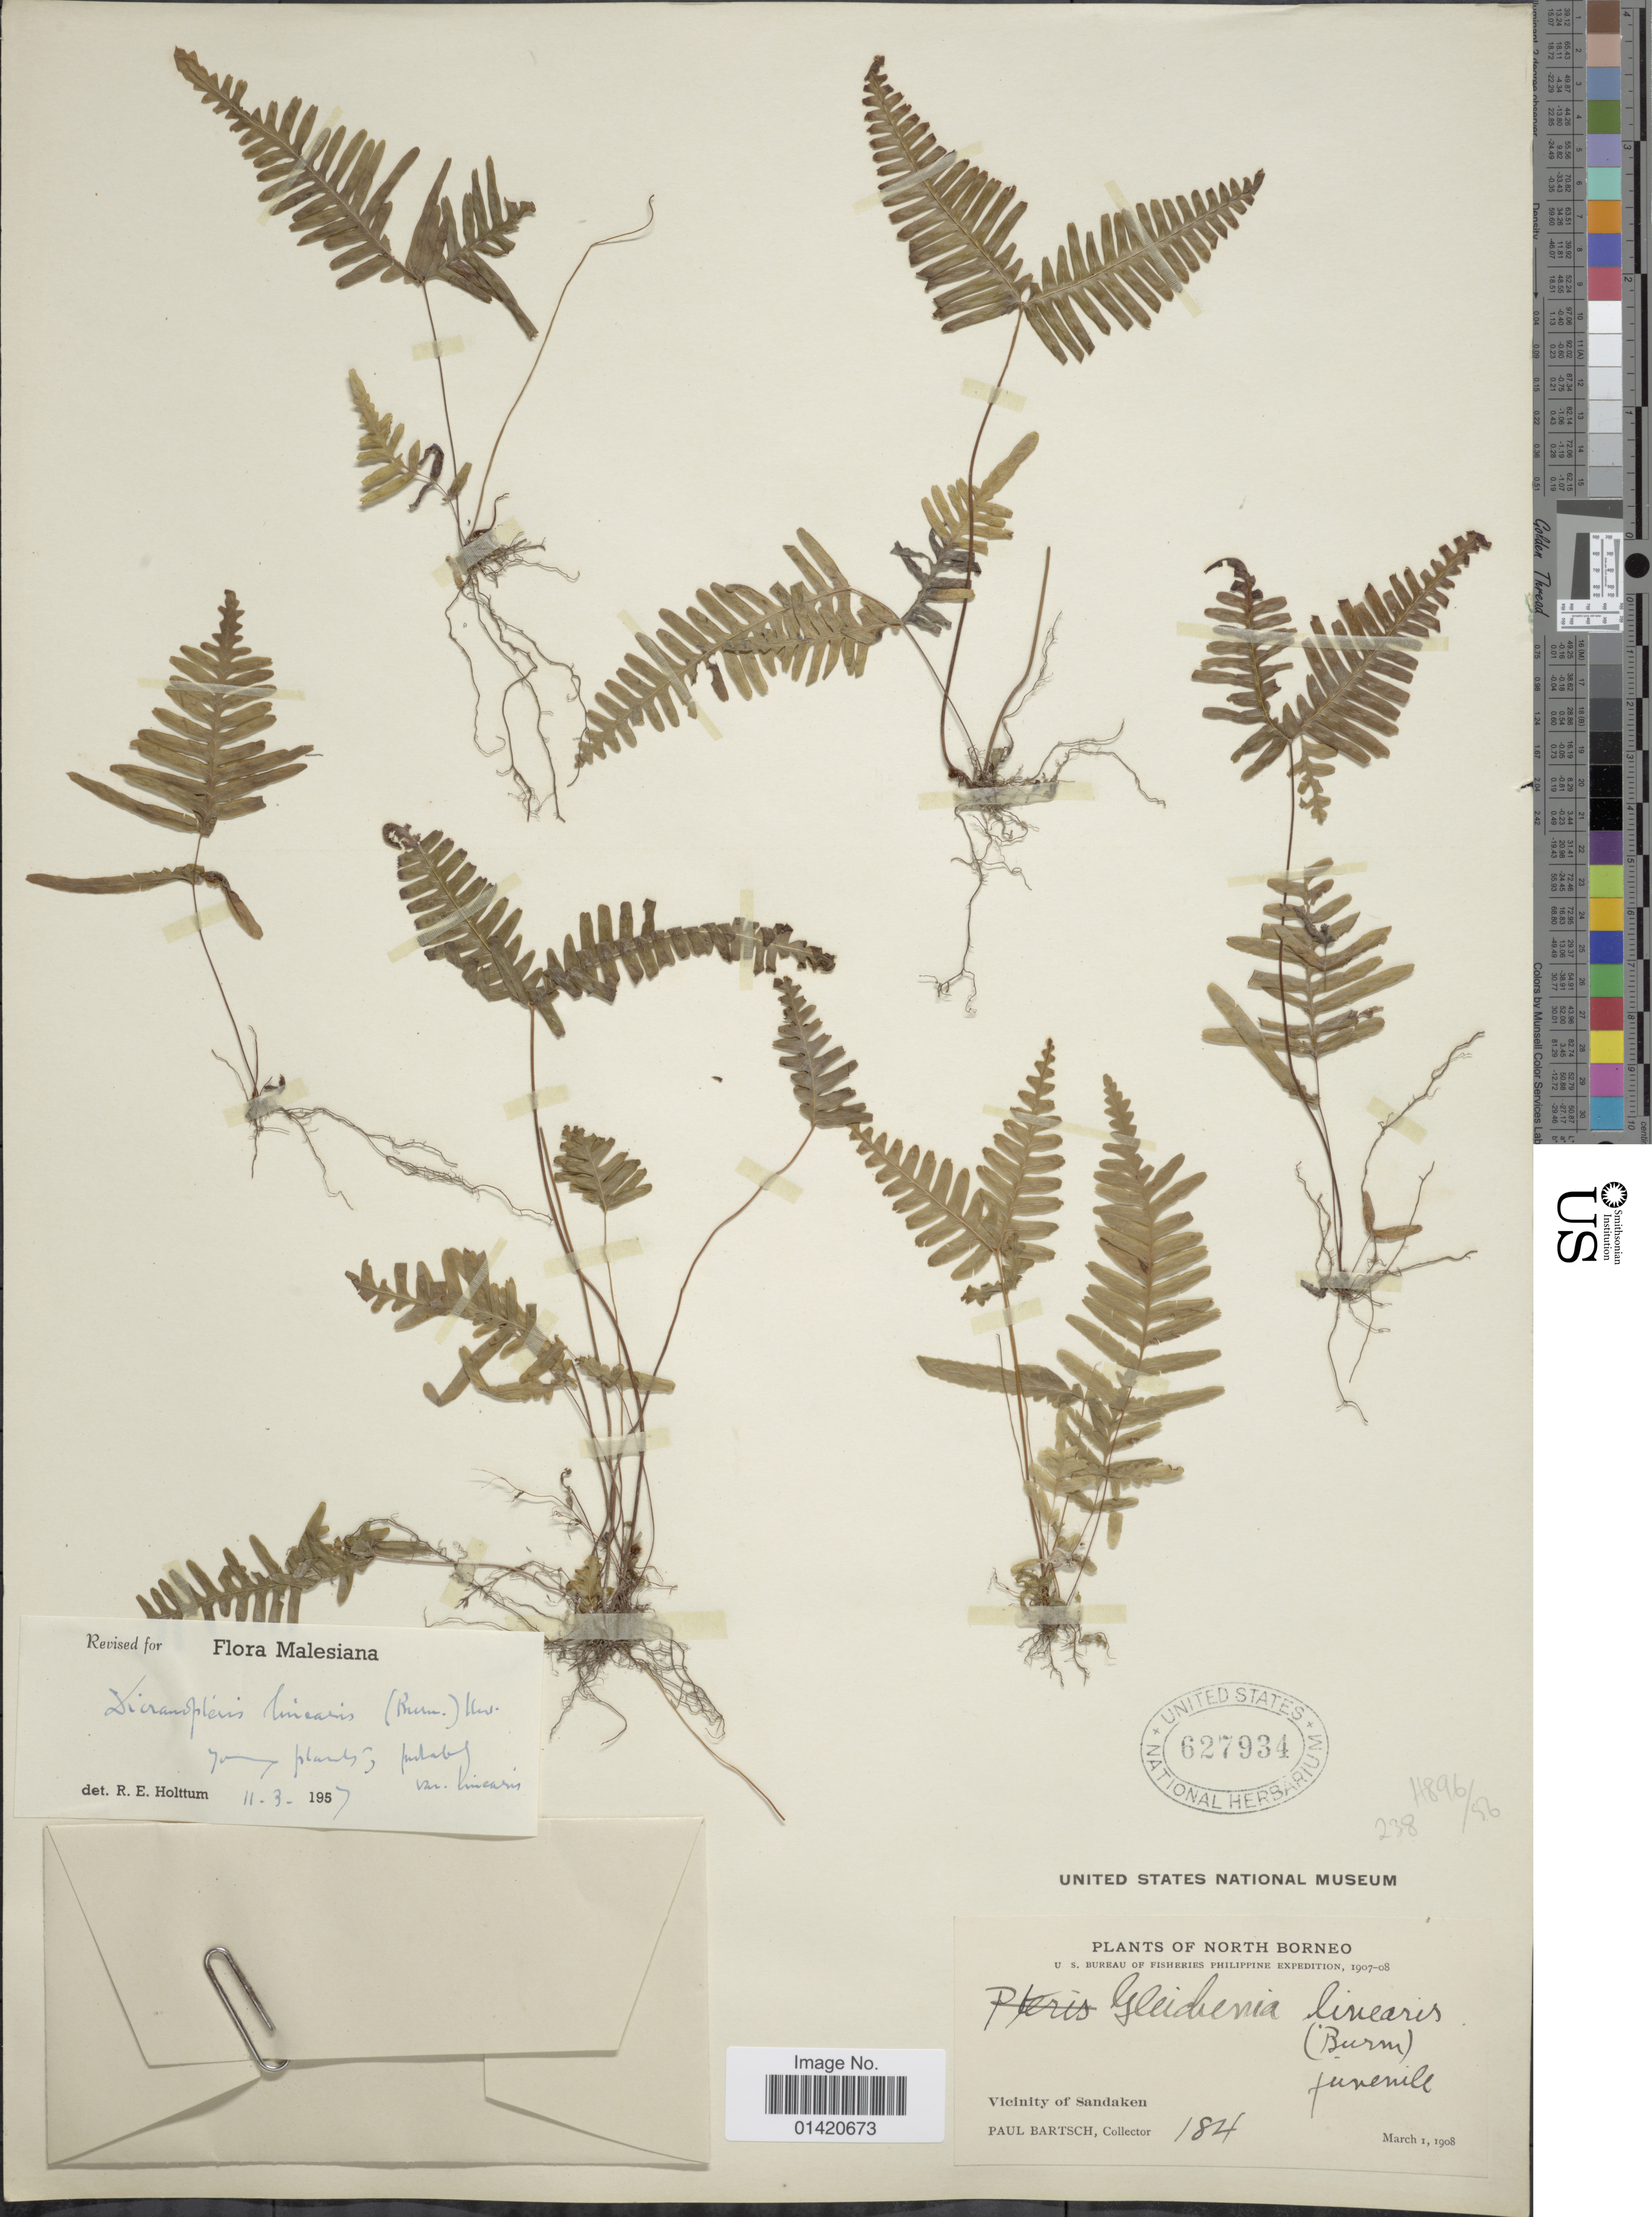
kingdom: Plantae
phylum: Tracheophyta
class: Polypodiopsida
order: Gleicheniales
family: Gleicheniaceae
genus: Dicranopteris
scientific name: Dicranopteris linearis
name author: (Burm. f.) Underw.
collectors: P. Bartsch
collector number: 184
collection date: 1908-03-01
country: Malaysia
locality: North Borneo, Vicinity of Sandaken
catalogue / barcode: US 627934